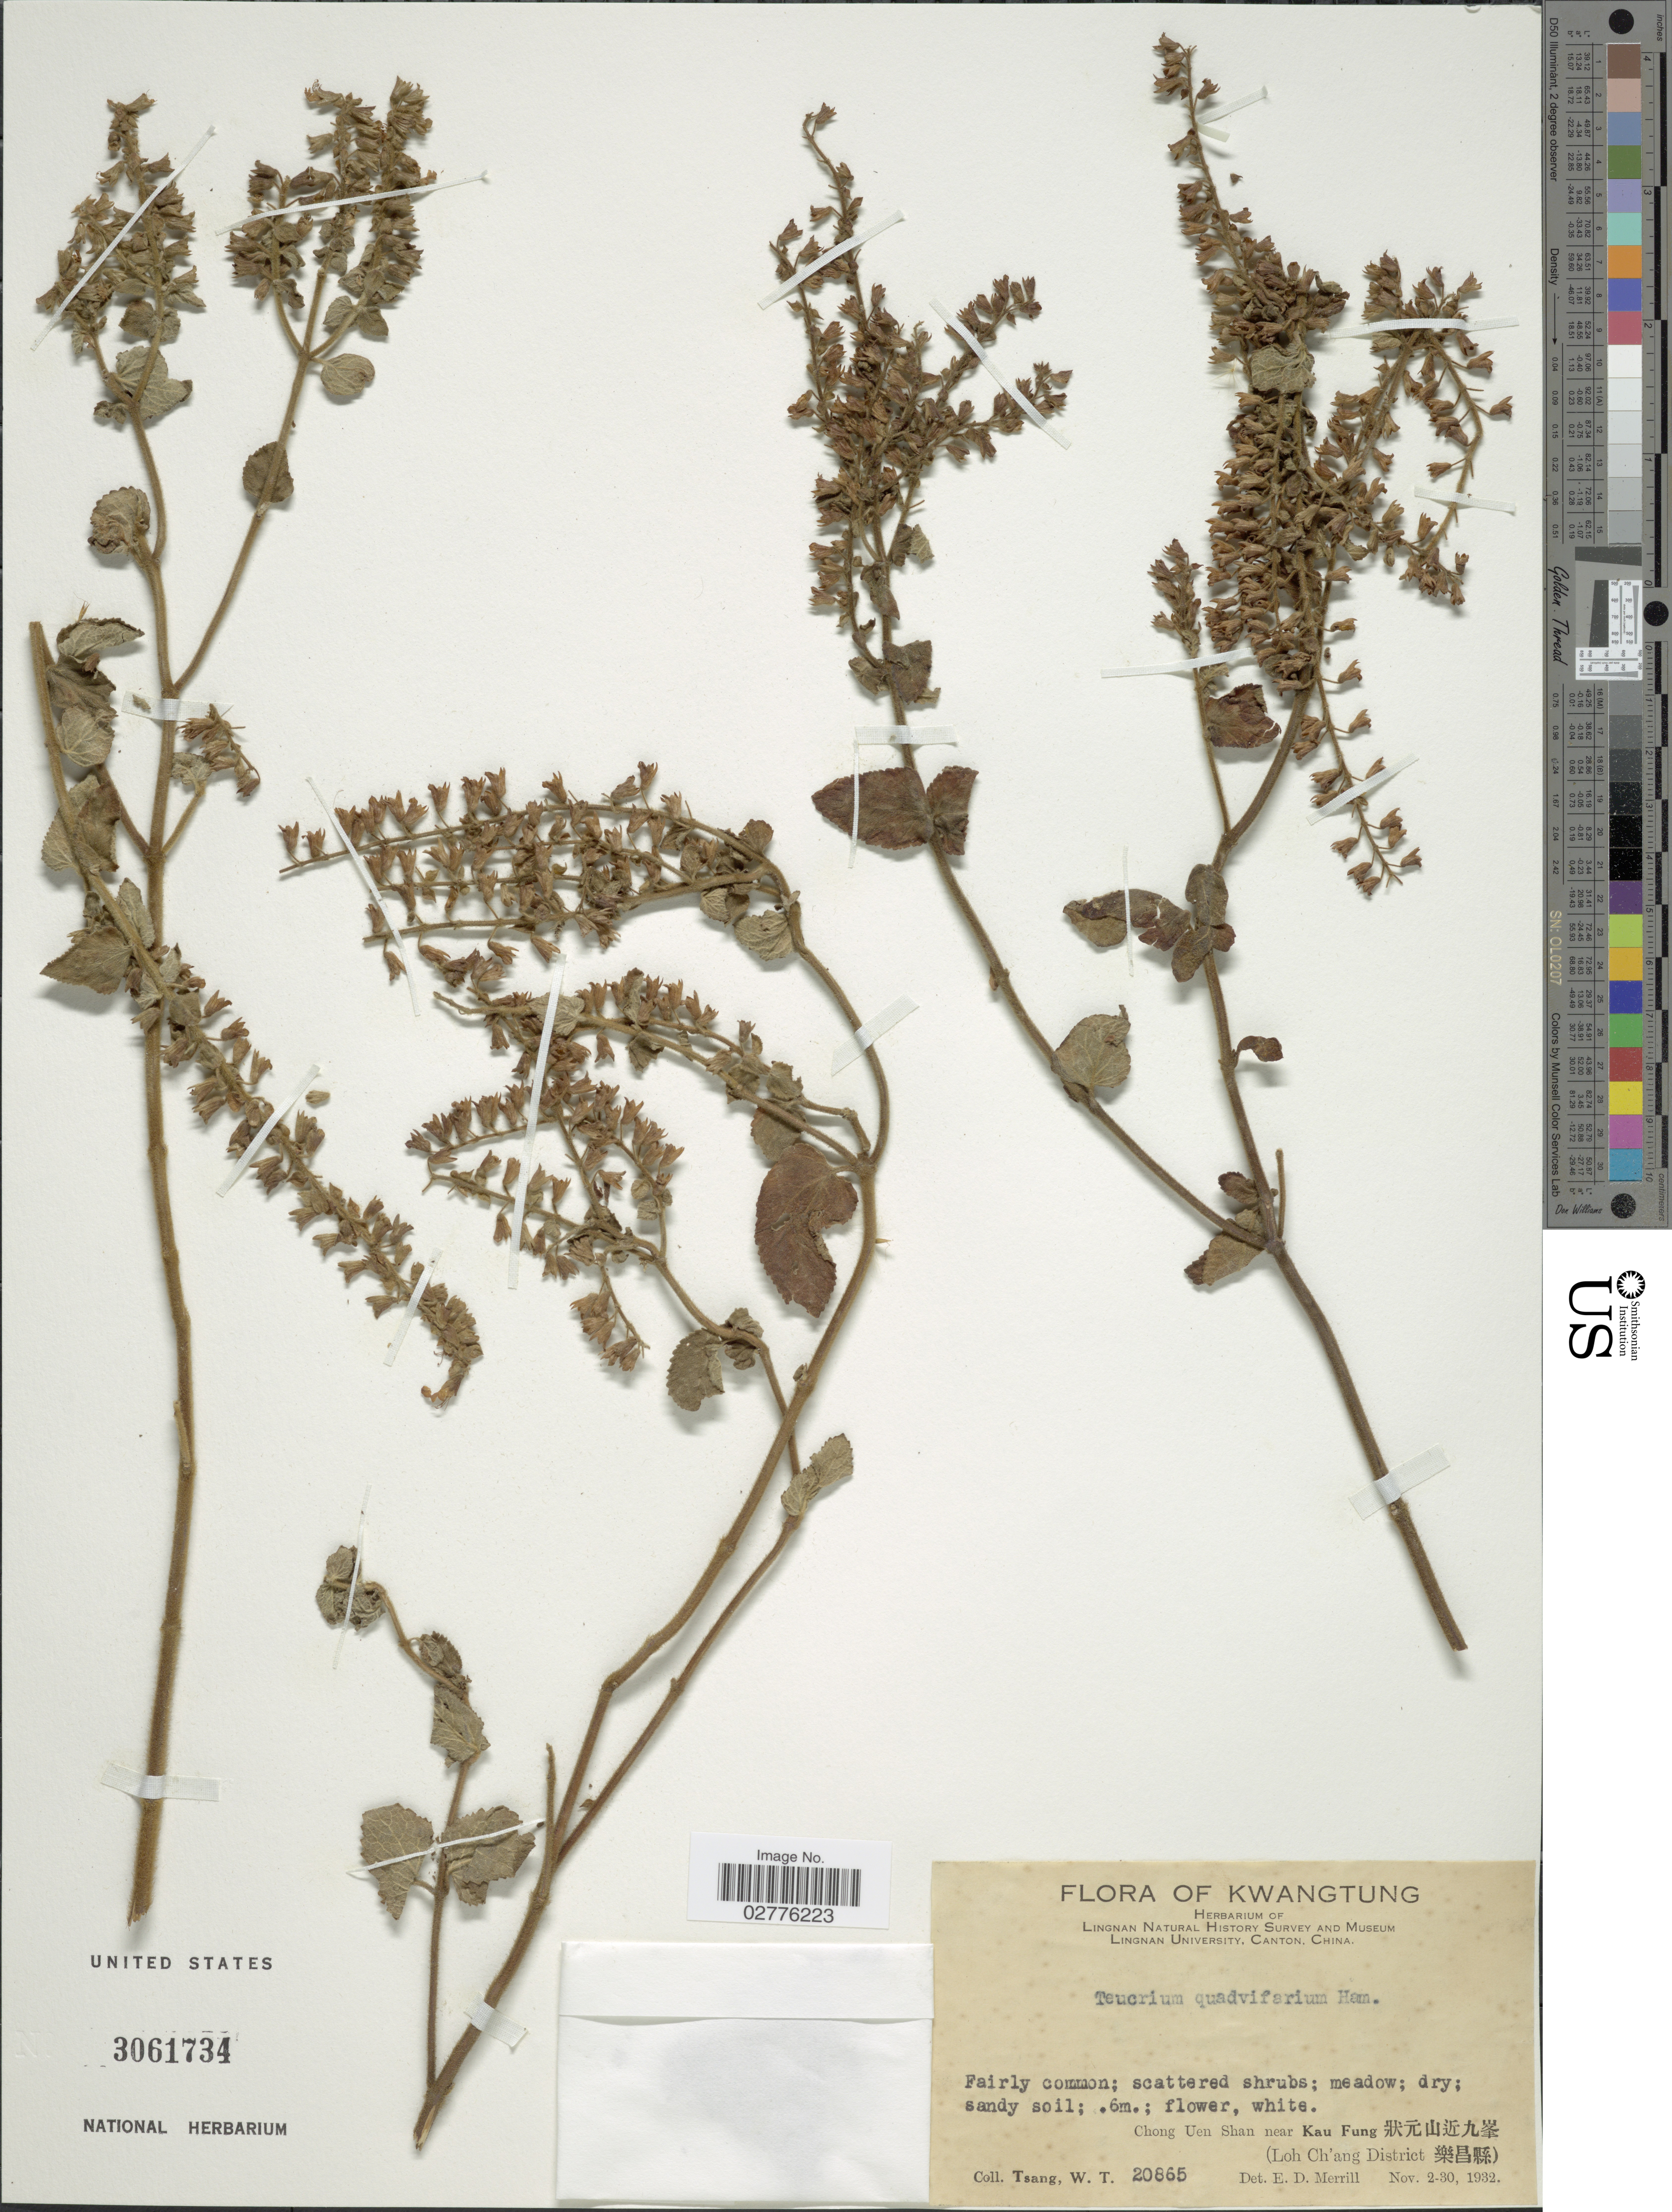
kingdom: Plantae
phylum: Tracheophyta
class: Magnoliopsida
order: Lamiales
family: Lamiaceae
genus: Teucrium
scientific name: Teucrium quadrifarium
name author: Buch.-Ham. ex D. Don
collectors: W. T. Tsang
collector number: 20865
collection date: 1932-11-02/1932-11-30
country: China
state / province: Guangdong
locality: Kwangtung, Chong Uen Shan near Kau Fung (Loh Ch'ang District).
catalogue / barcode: US 3061734